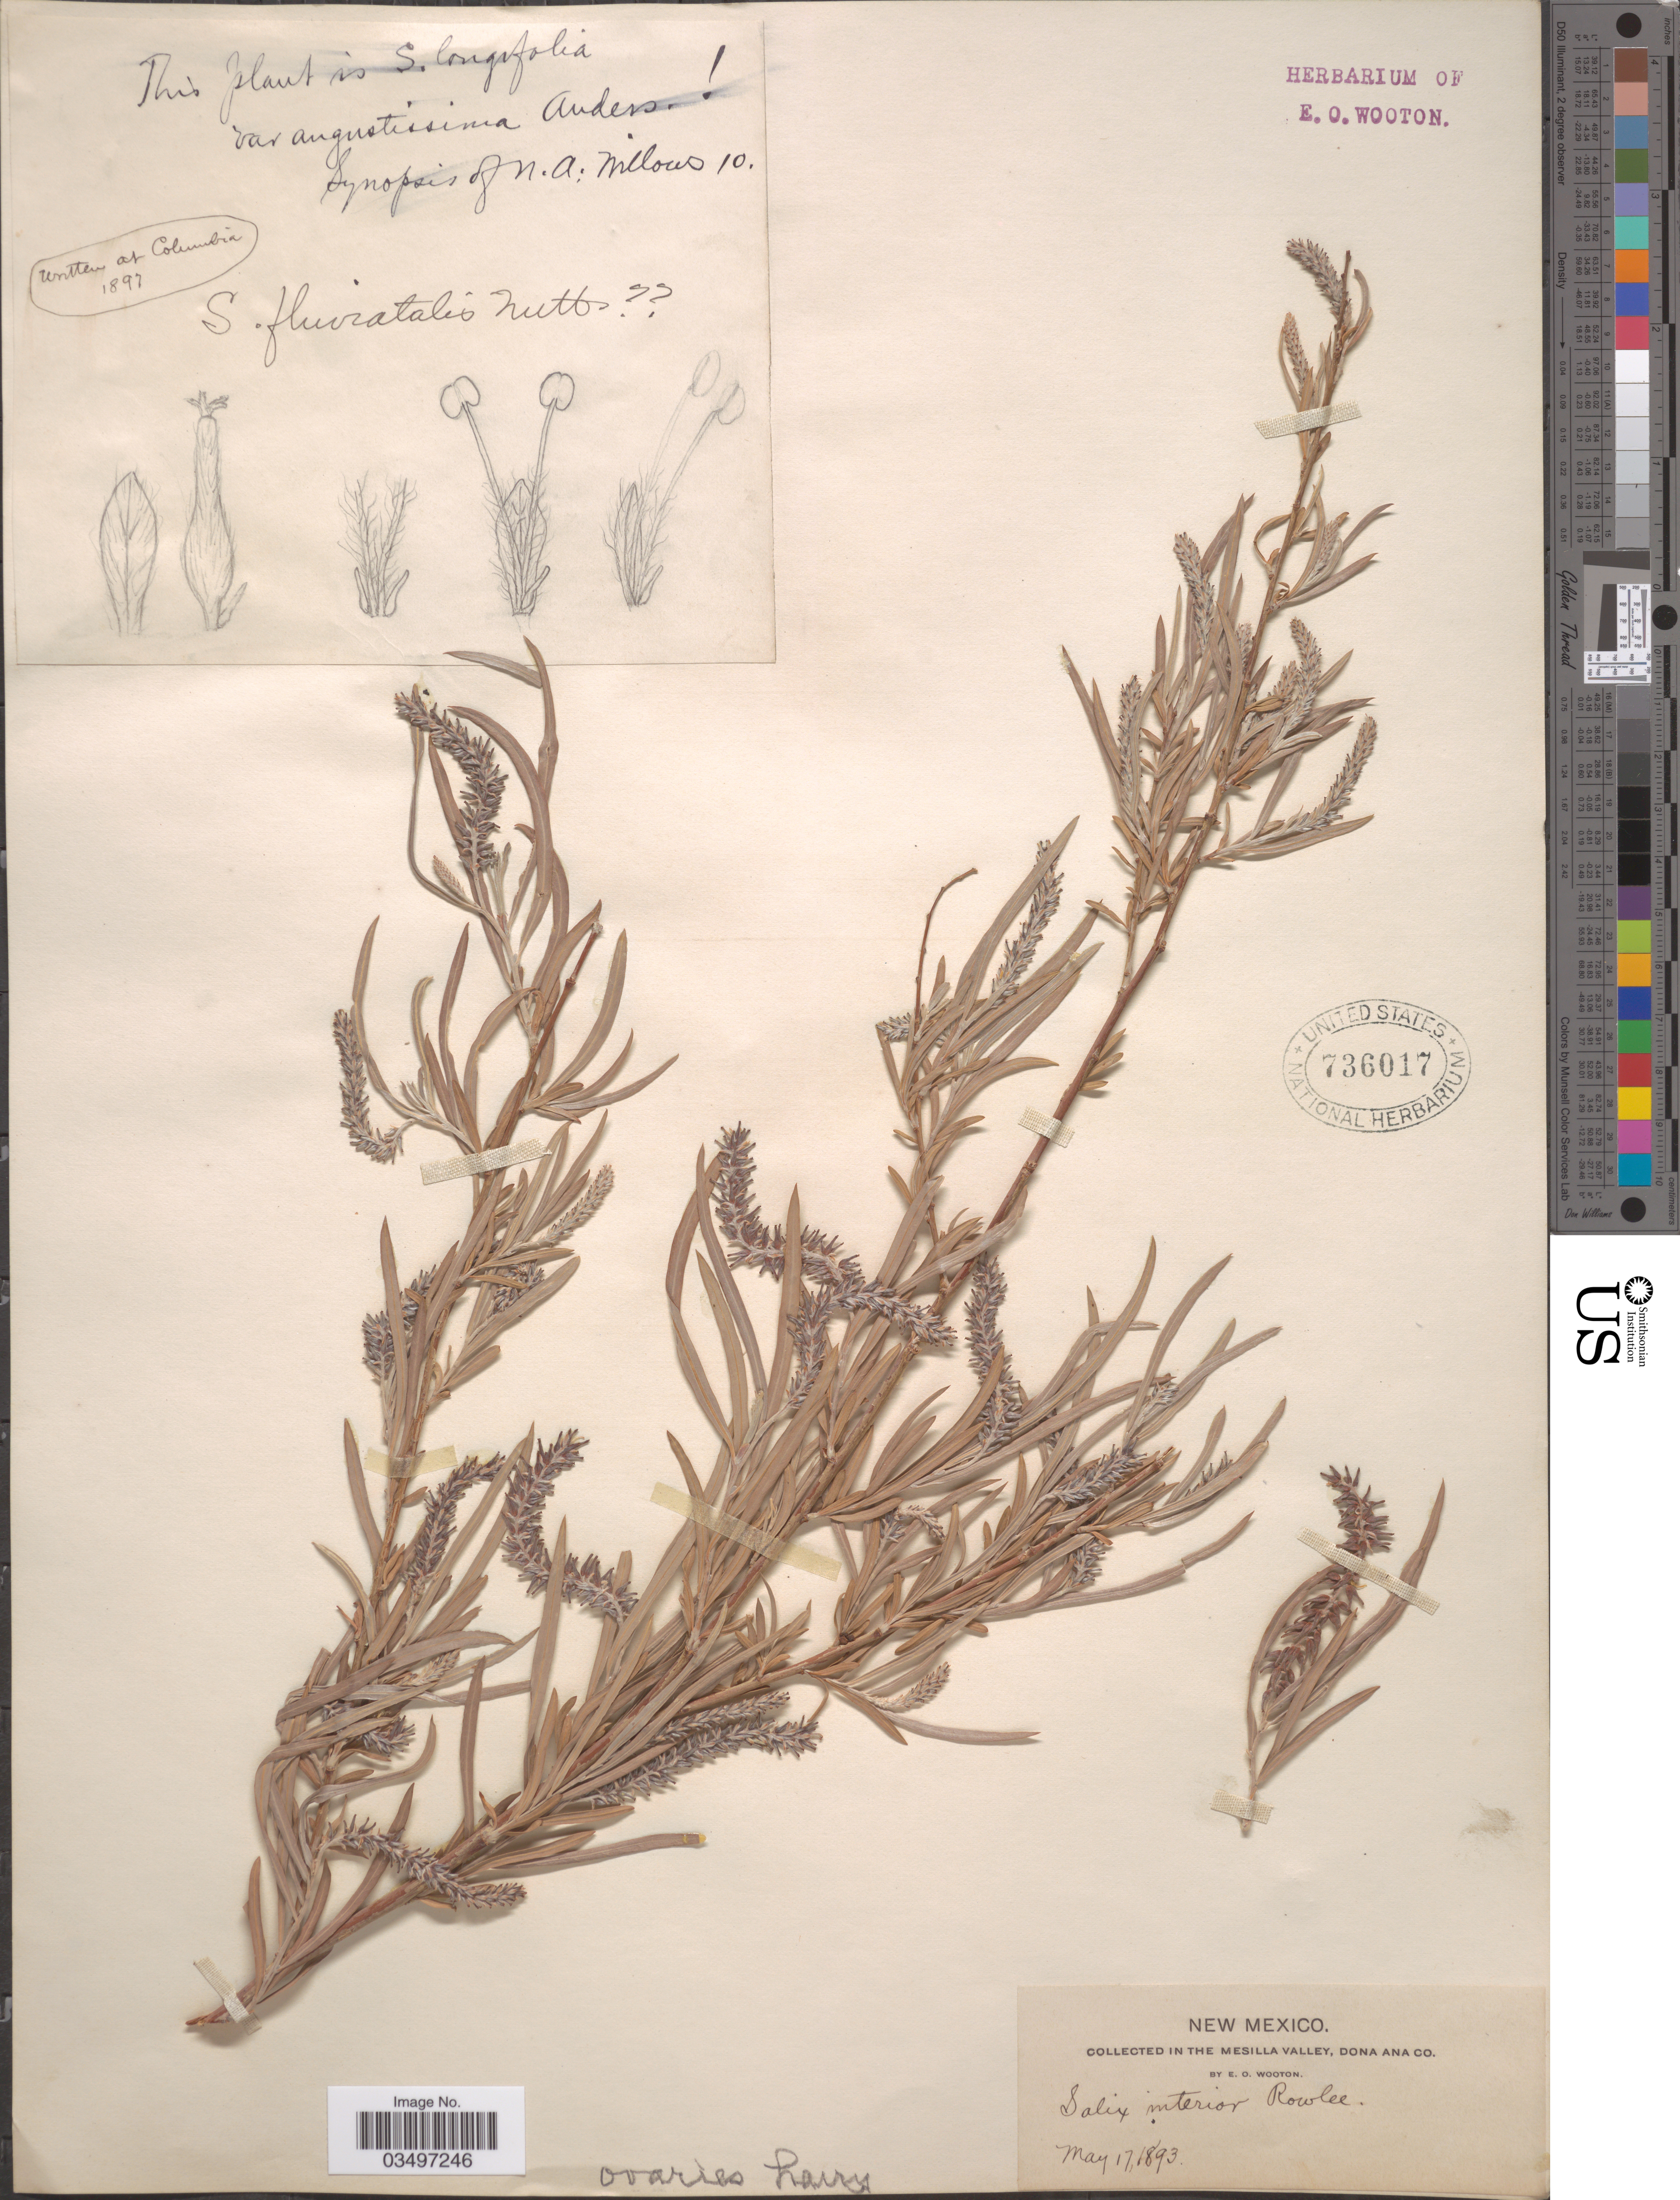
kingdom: Plantae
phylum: Tracheophyta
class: Magnoliopsida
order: Malpighiales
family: Salicaceae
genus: Salix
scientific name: Salix exigua var. stenophylla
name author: (Rydb.) C.K. Schneid.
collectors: E. O. Wooton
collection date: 1893-05-17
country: United States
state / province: New Mexico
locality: In the Mesilla Valley, Dona Ana Co.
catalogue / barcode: US 736017